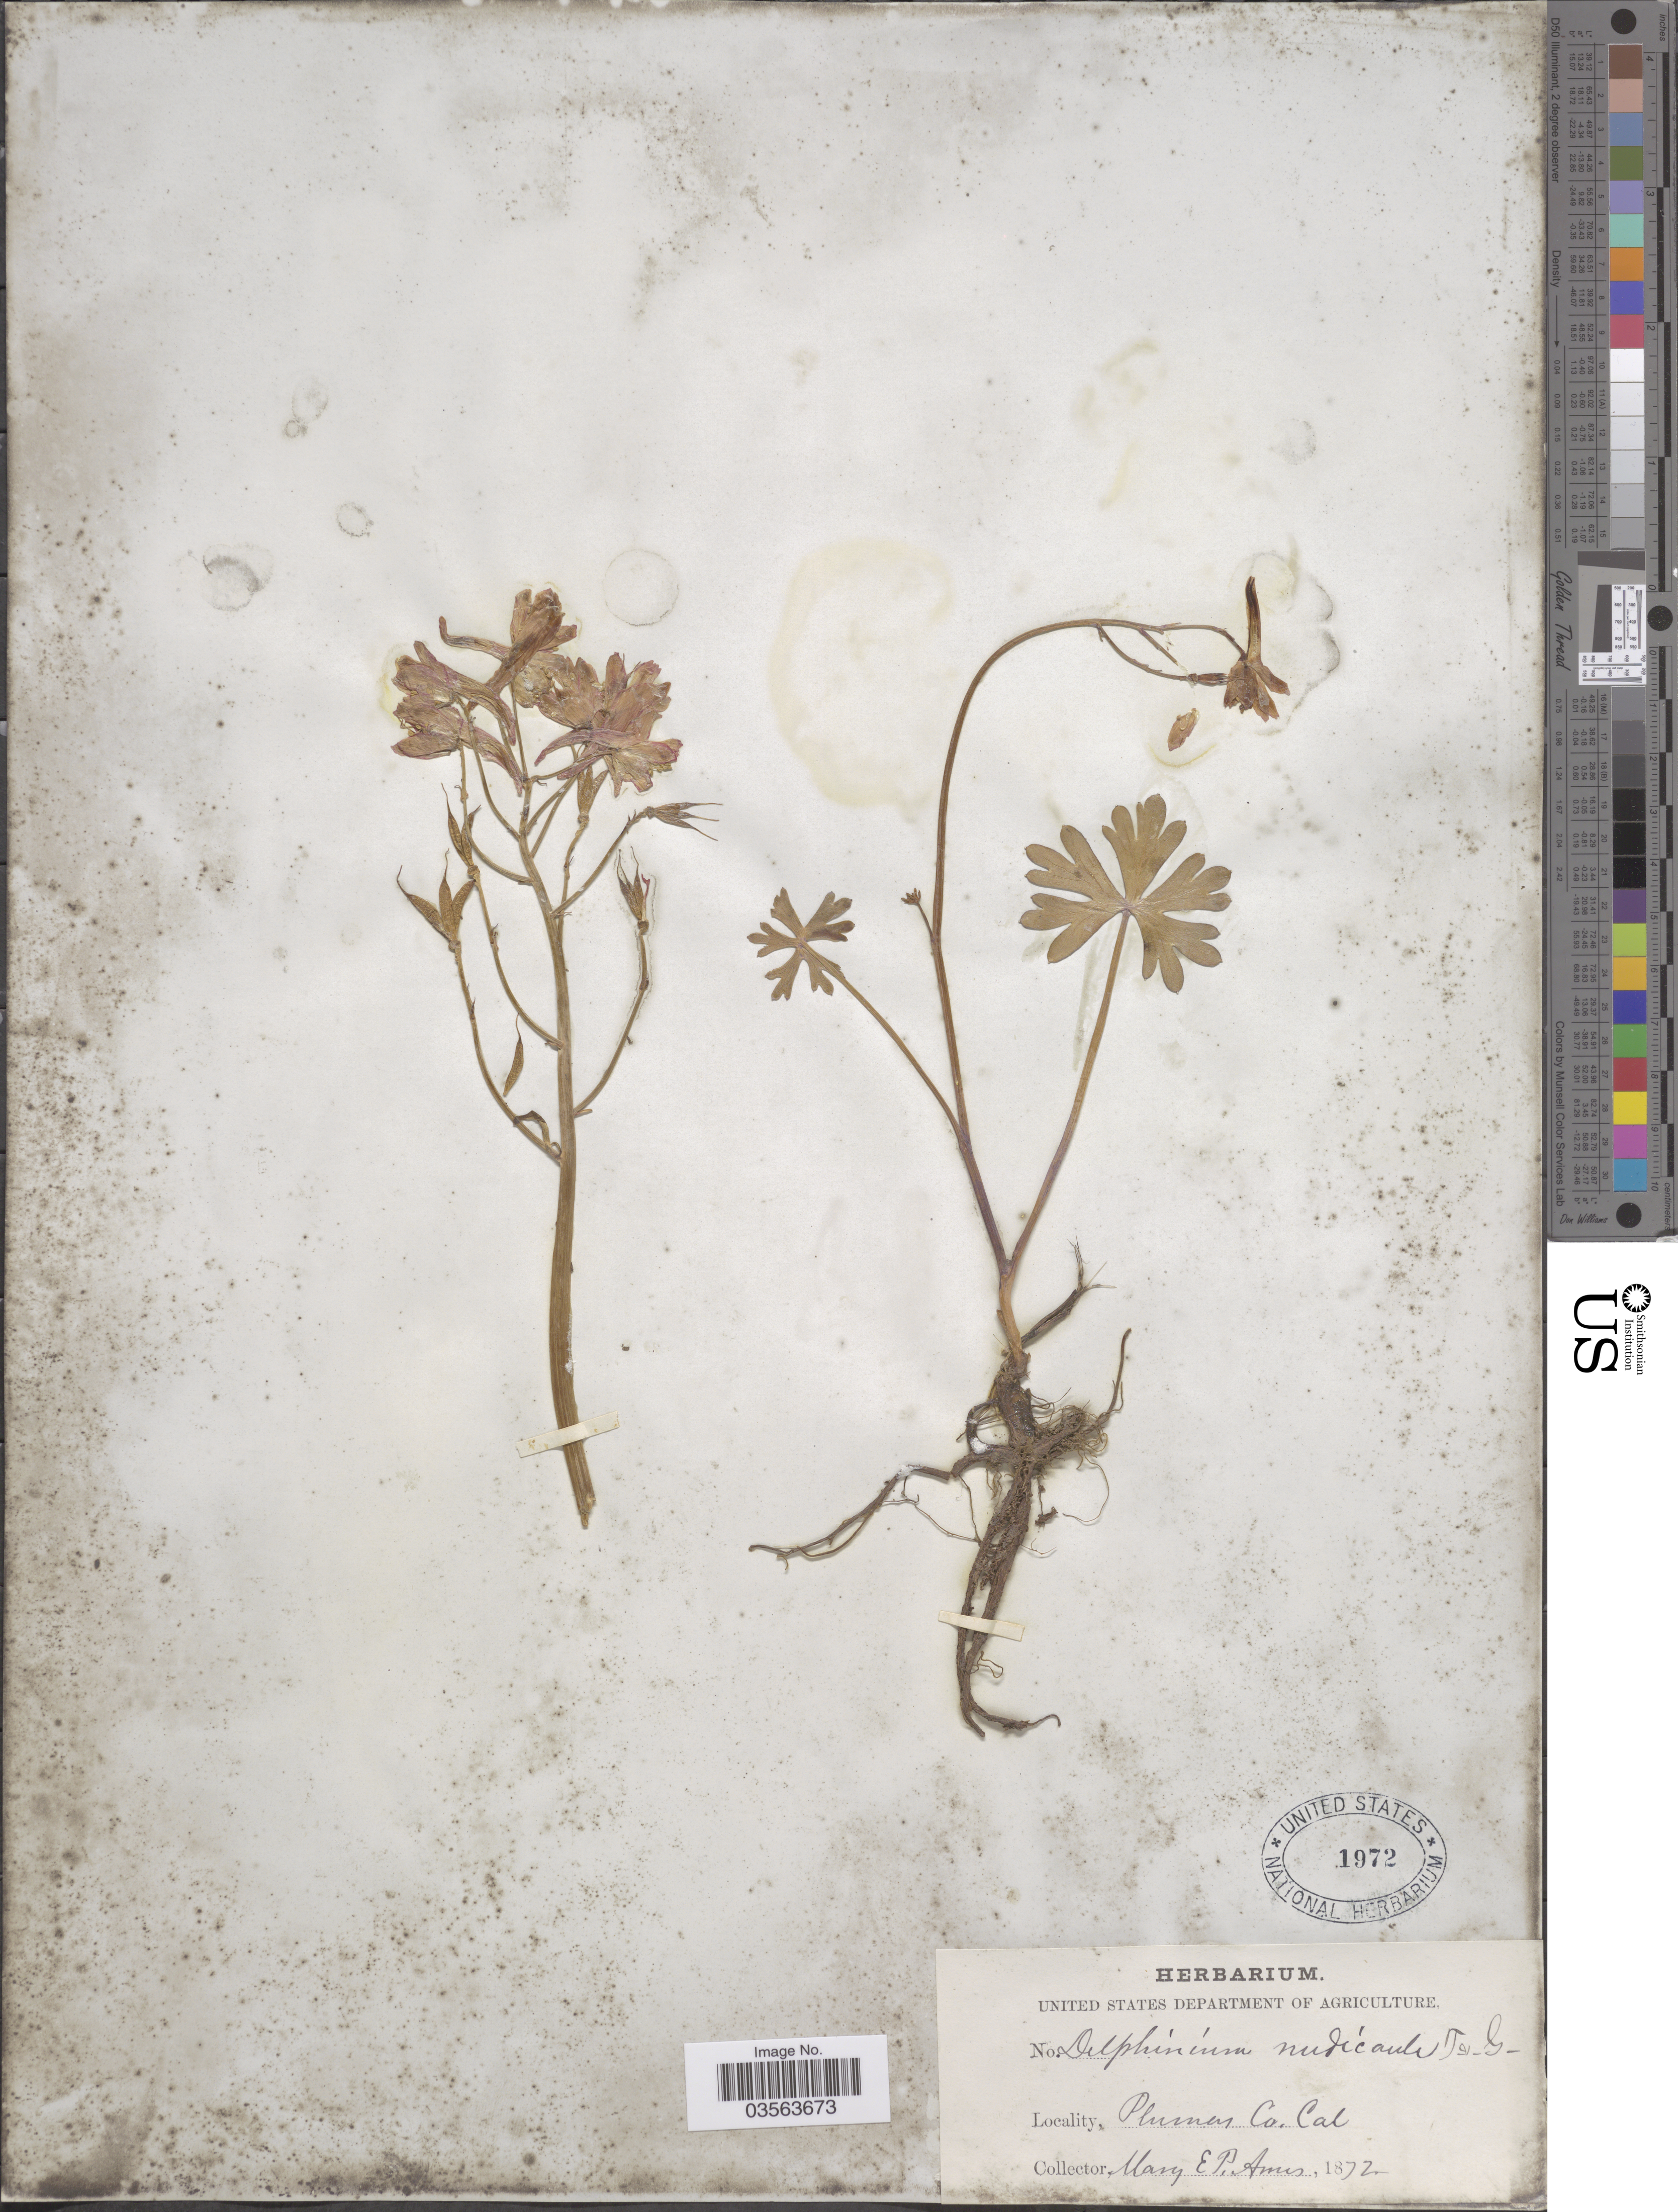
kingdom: Plantae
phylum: Tracheophyta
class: Magnoliopsida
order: Ranunculales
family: Ranunculaceae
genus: Delphinium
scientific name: Delphinium nudicaule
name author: Torr. & A. Gray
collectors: M. E. P. Ames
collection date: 1872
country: United States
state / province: California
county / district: Plumas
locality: Plumas Co.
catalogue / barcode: US 1972